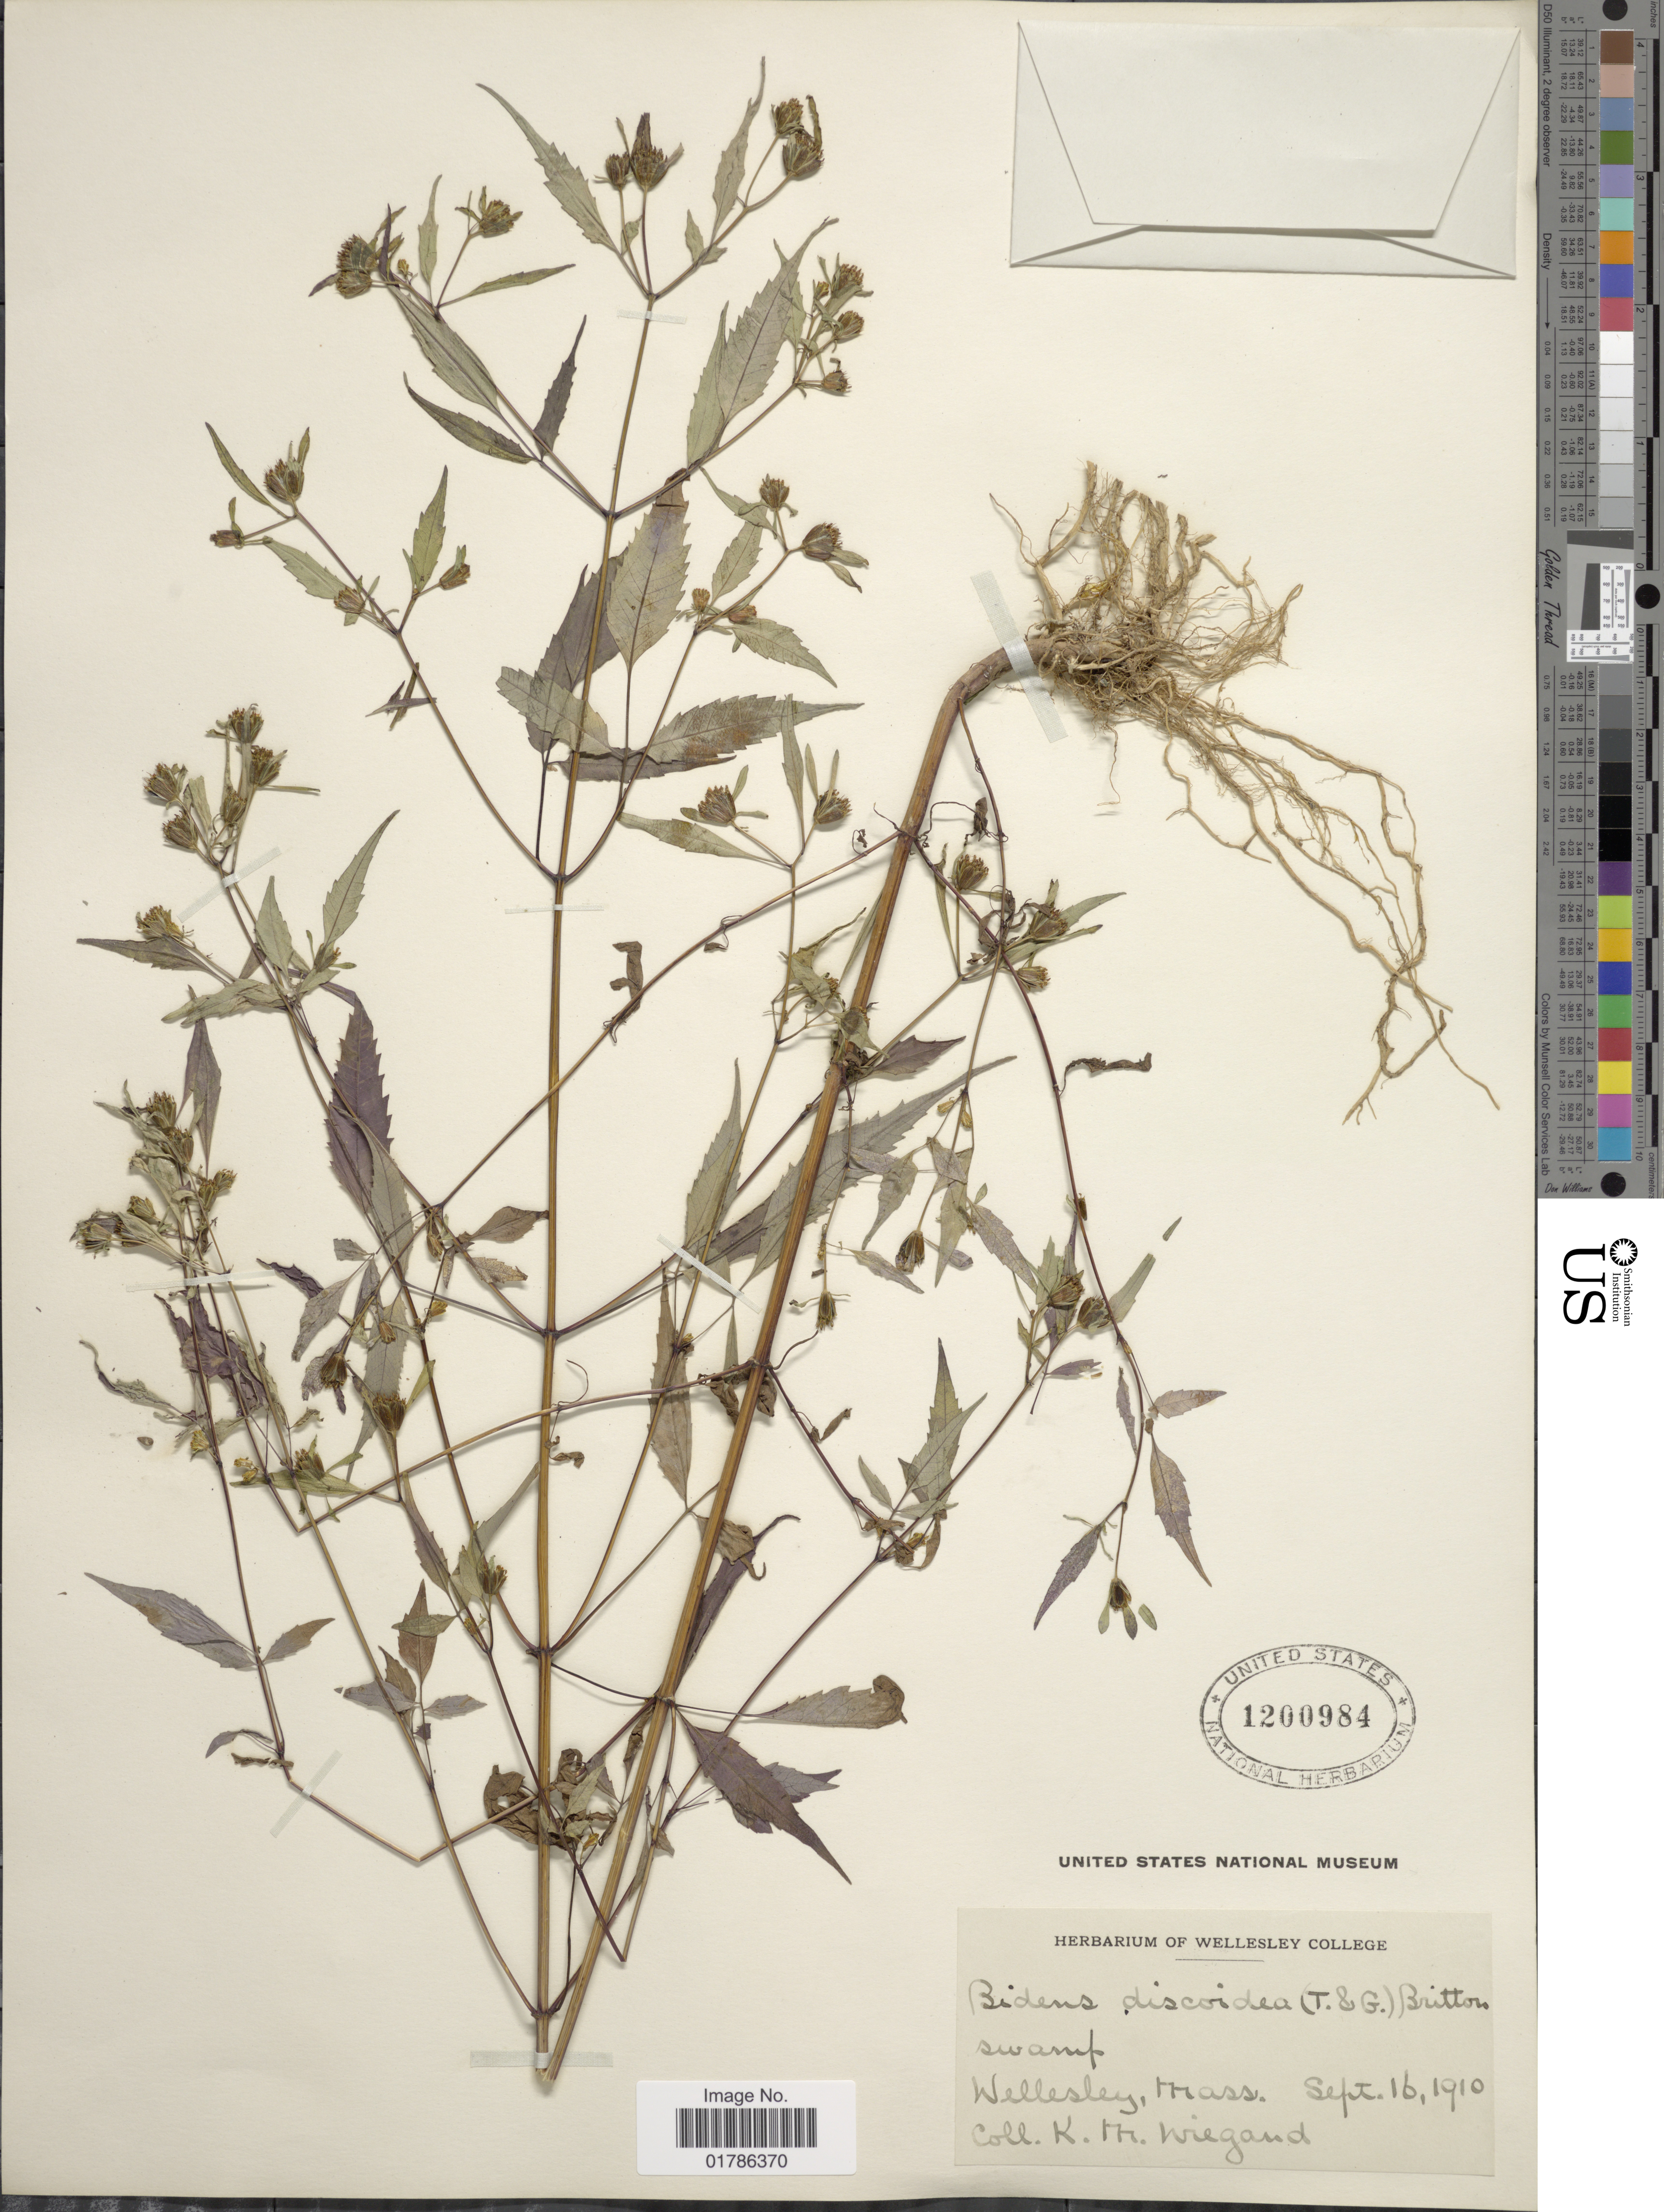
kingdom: Plantae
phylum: Tracheophyta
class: Magnoliopsida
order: Asterales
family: Asteraceae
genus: Bidens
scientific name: Bidens discoidea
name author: (Torr. & A. Gray) Britton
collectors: K. M. Wiegand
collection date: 1910-09-16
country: United States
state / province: Massachusetts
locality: Wellesley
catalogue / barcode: US 1200984